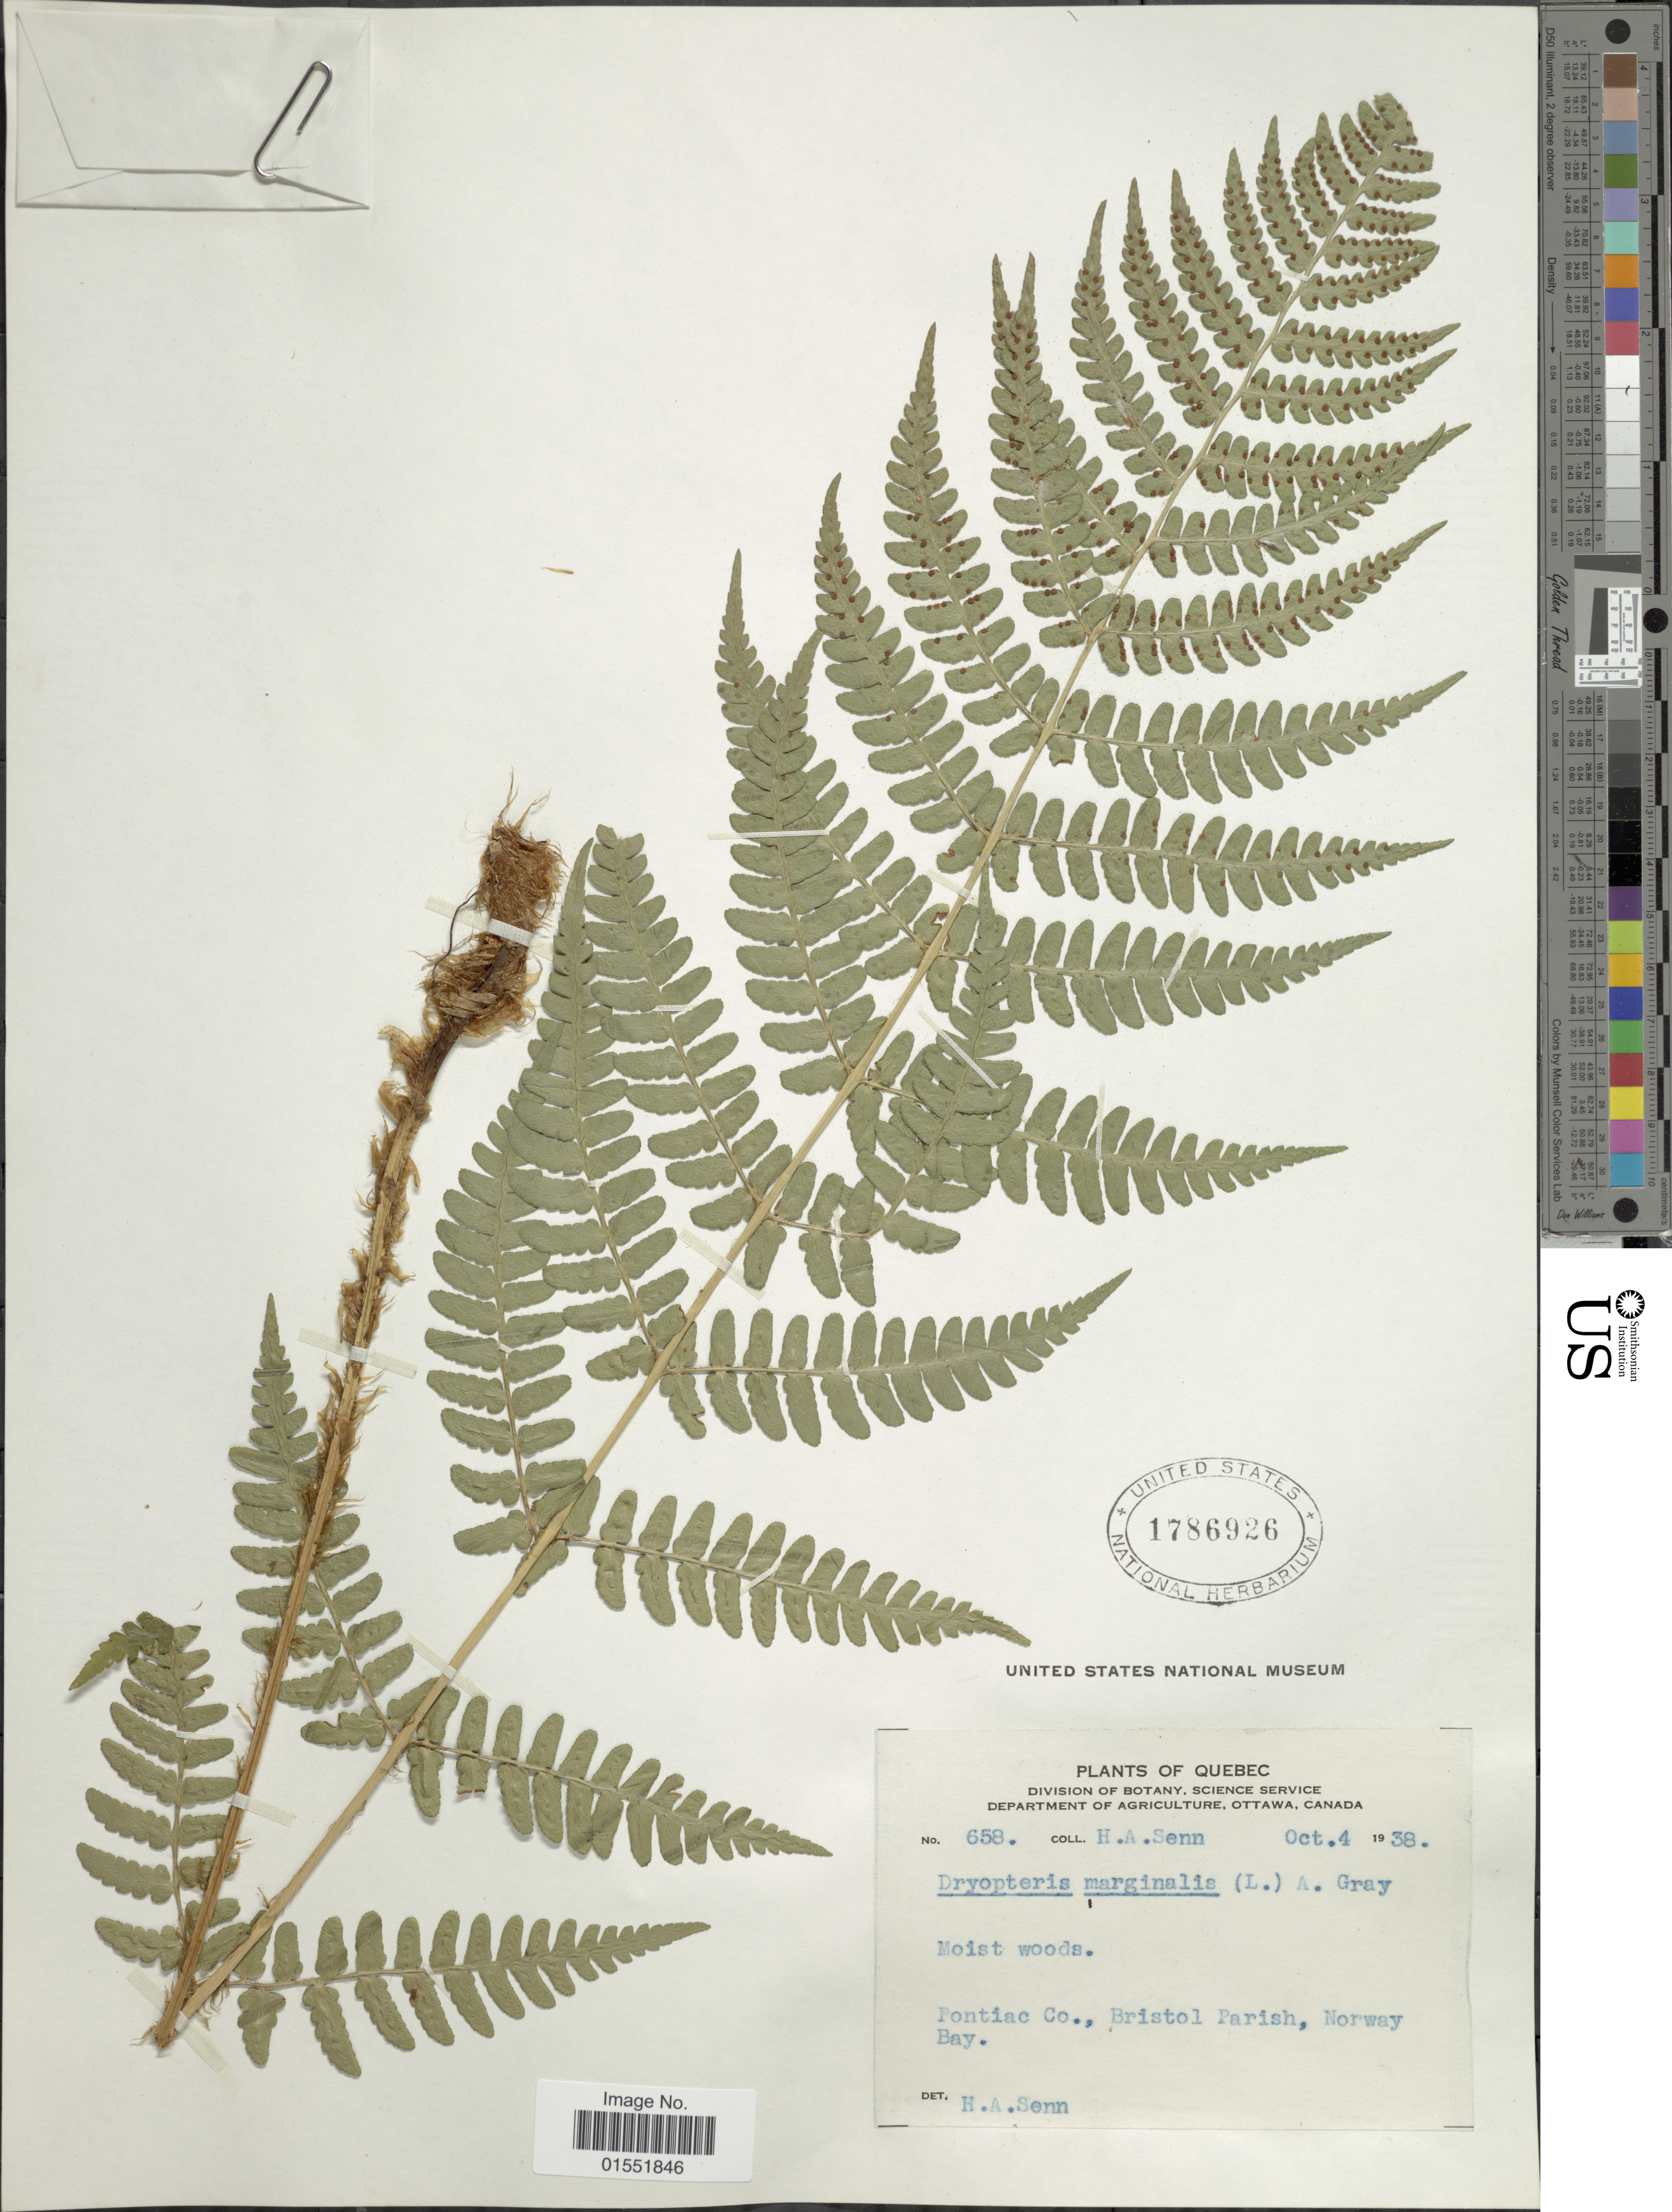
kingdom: Plantae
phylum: Tracheophyta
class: Polypodiopsida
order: Polypodiales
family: Dryopteridaceae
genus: Dryopteris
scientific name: Dryopteris marginalis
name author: (L.) A. Gray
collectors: H. Senn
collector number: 658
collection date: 1938-10-04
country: Canada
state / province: Quebec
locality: Pontiac Co., Bristol Parish, Norway Bay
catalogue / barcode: US 1786926